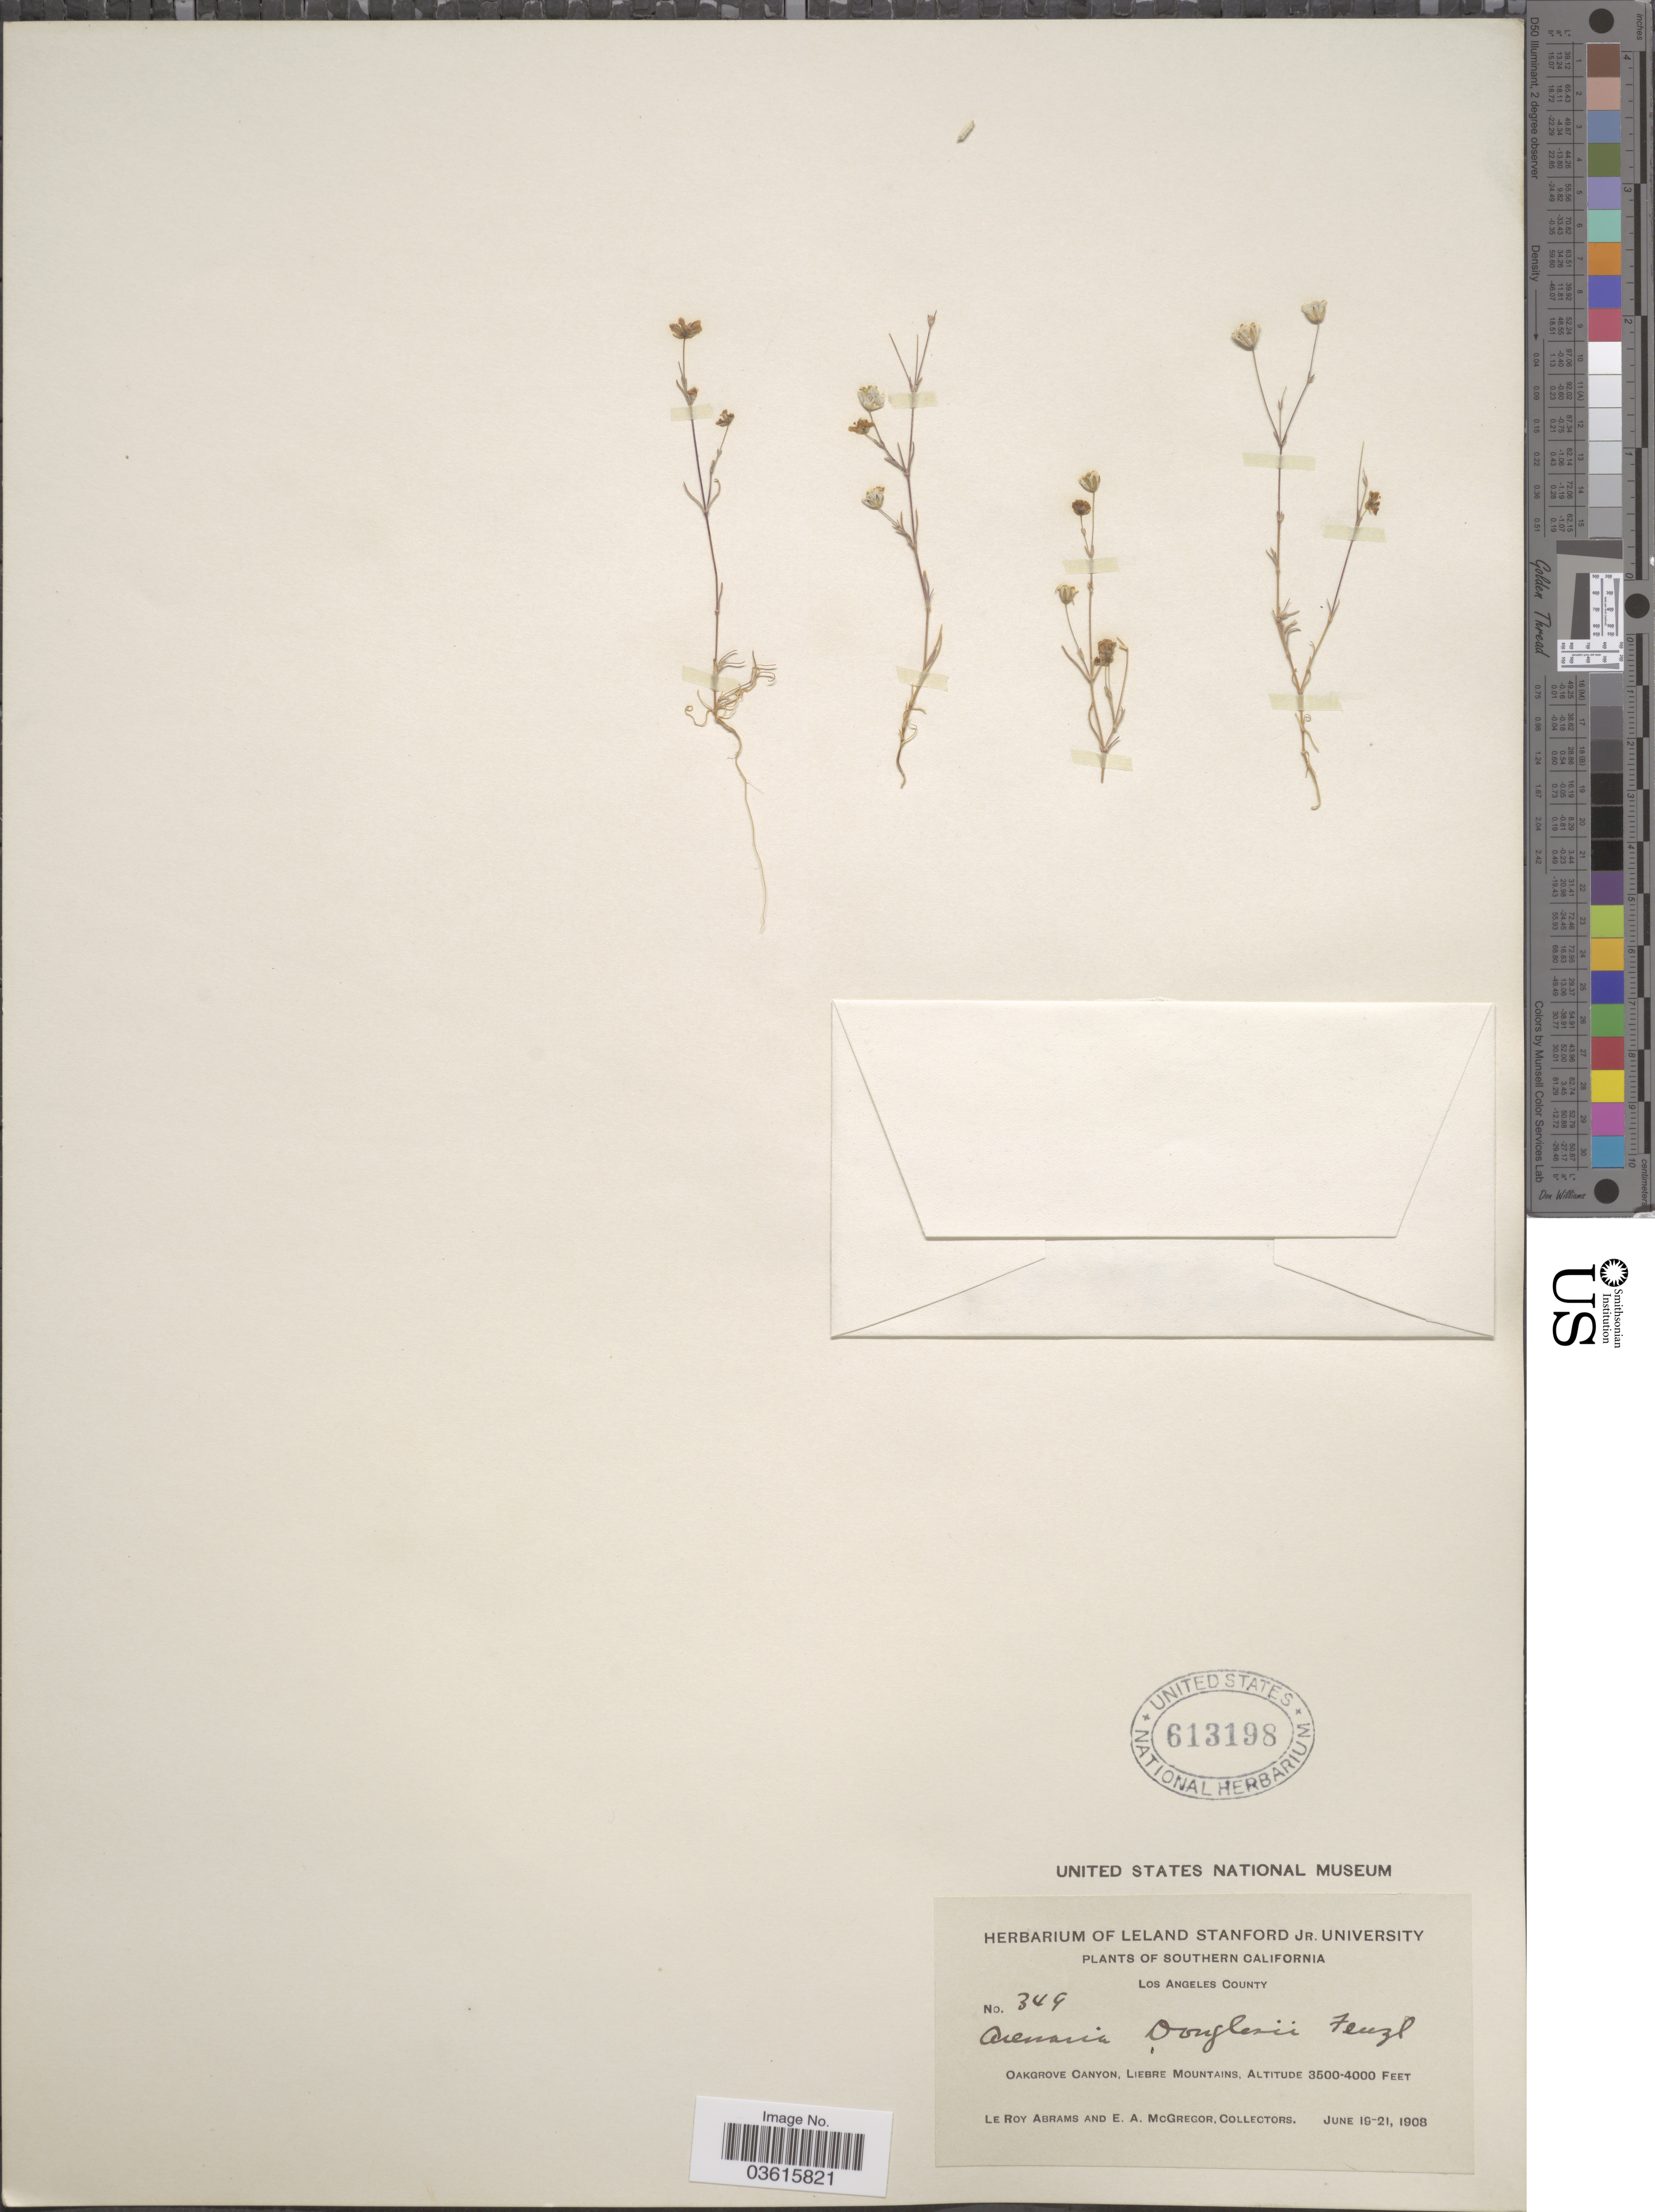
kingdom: Plantae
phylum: Tracheophyta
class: Magnoliopsida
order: Caryophyllales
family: Caryophyllaceae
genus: Minuartia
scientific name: Minuartia douglasii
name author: Mattf.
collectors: L. Abrams & E. A. McGregor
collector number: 349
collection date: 1908-06-19/1908-06-21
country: United States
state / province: California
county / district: Los Angeles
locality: Southern California. Los Angeles County. Oakgrove Canyon, Liebre Mountains.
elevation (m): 1067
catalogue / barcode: US 613198